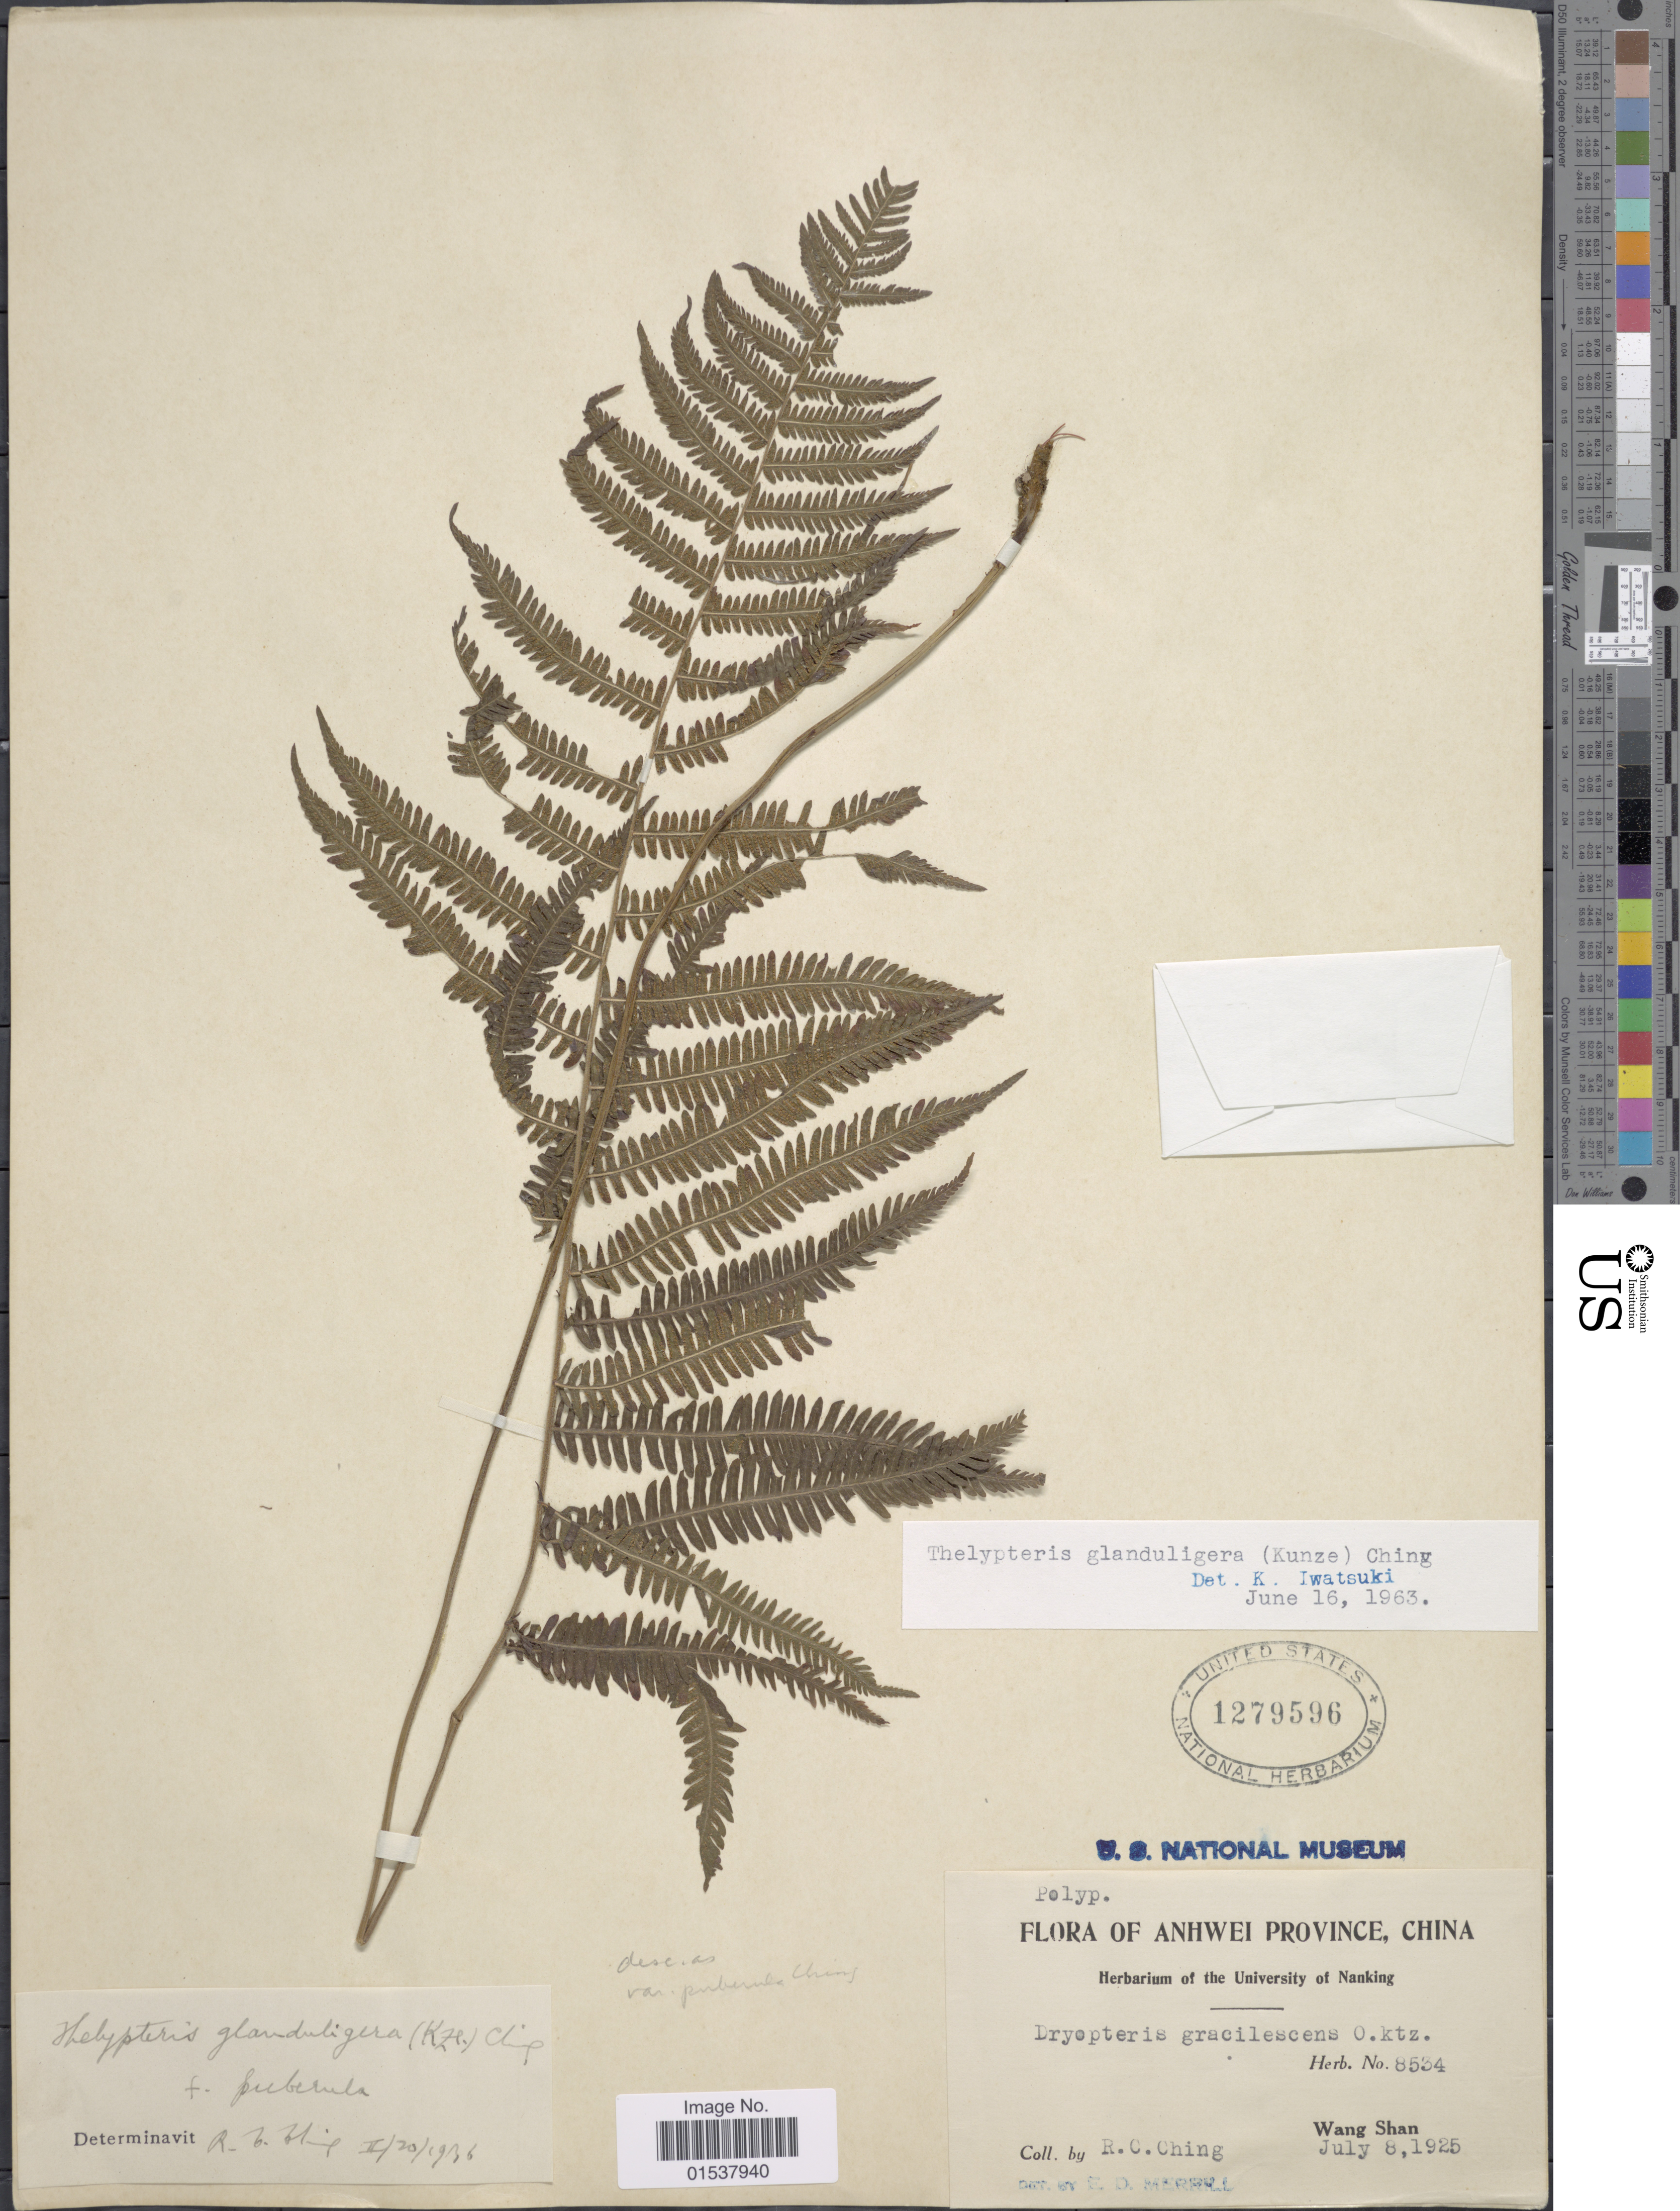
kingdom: Plantae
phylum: Tracheophyta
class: Polypodiopsida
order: Polypodiales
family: Thelypteridaceae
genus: Parathelypteris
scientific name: Parathelypteris glanduligera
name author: (Kunze) Ching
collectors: R. C. Ching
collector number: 8534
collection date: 1925-07-08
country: China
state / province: Anhui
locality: Anhwei Province, Wang Shan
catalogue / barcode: US 1279596